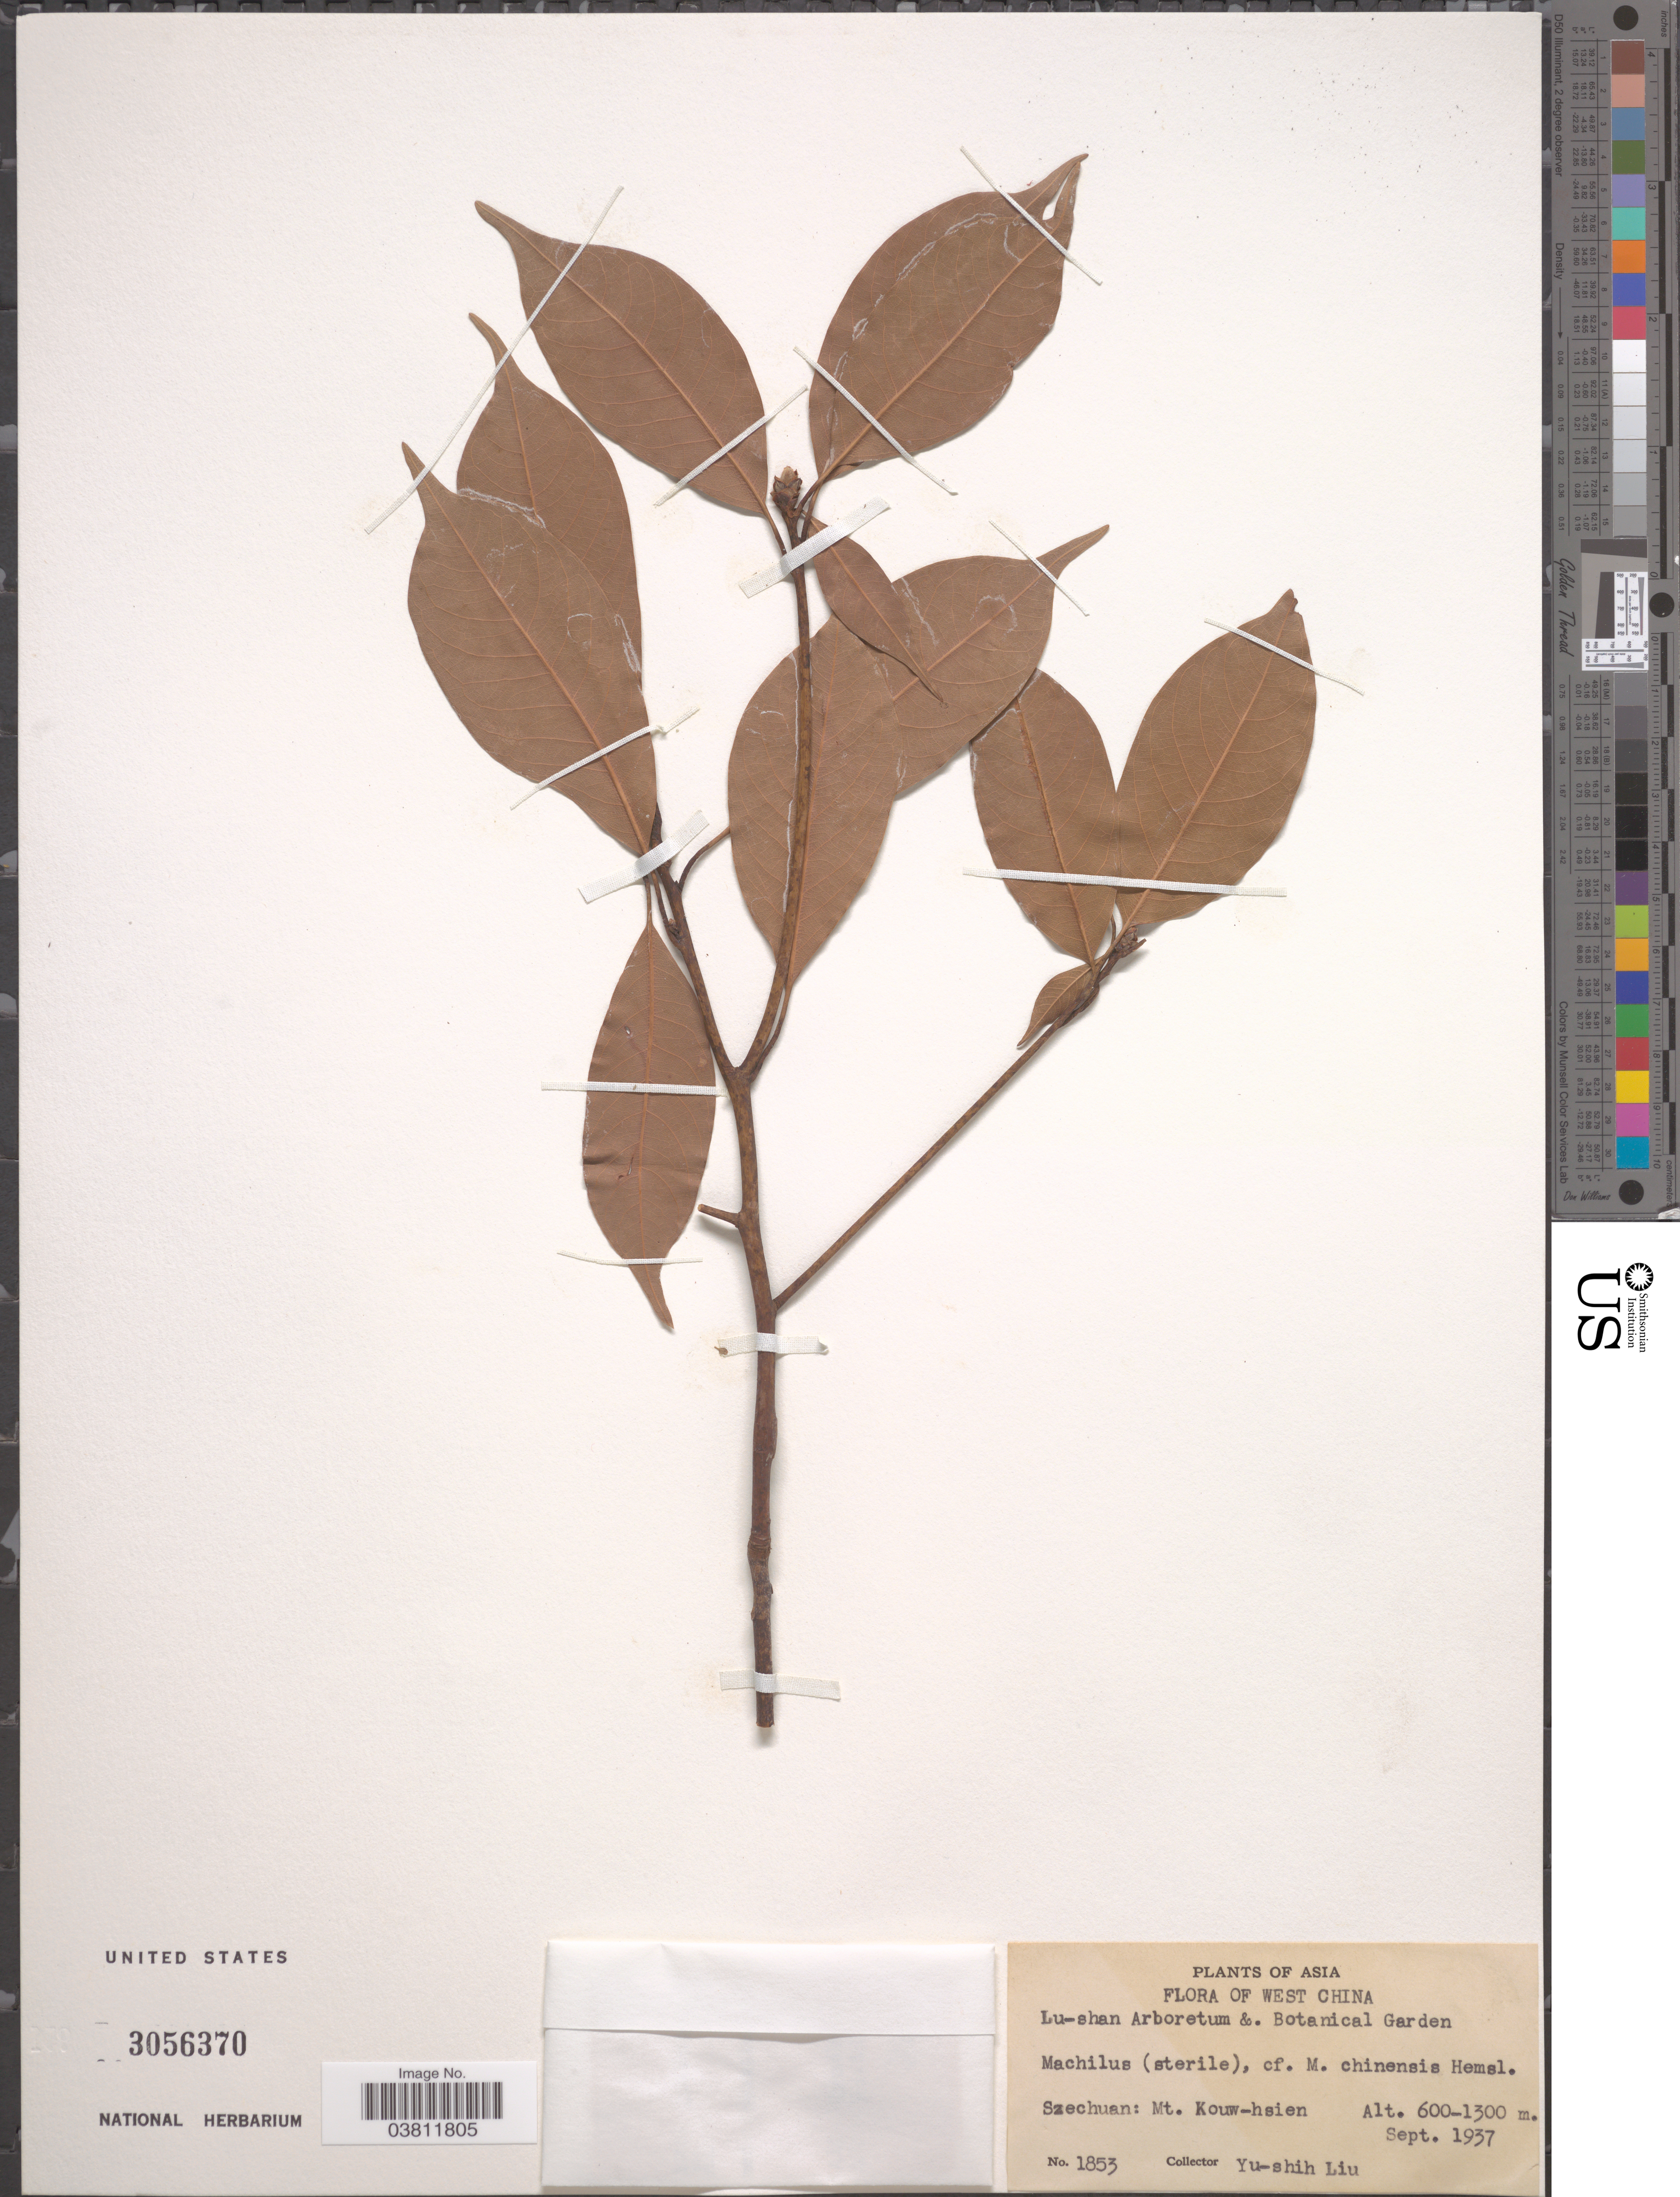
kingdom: Plantae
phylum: Tracheophyta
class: Magnoliopsida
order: Laurales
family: Lauraceae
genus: Machilus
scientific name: Machilus sp.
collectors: Y.-S. Liu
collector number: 1853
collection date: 1937-09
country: China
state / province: Sichuan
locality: West China. Szechuan: Mt. Kouw-hsien.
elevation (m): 600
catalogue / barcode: US 3056370